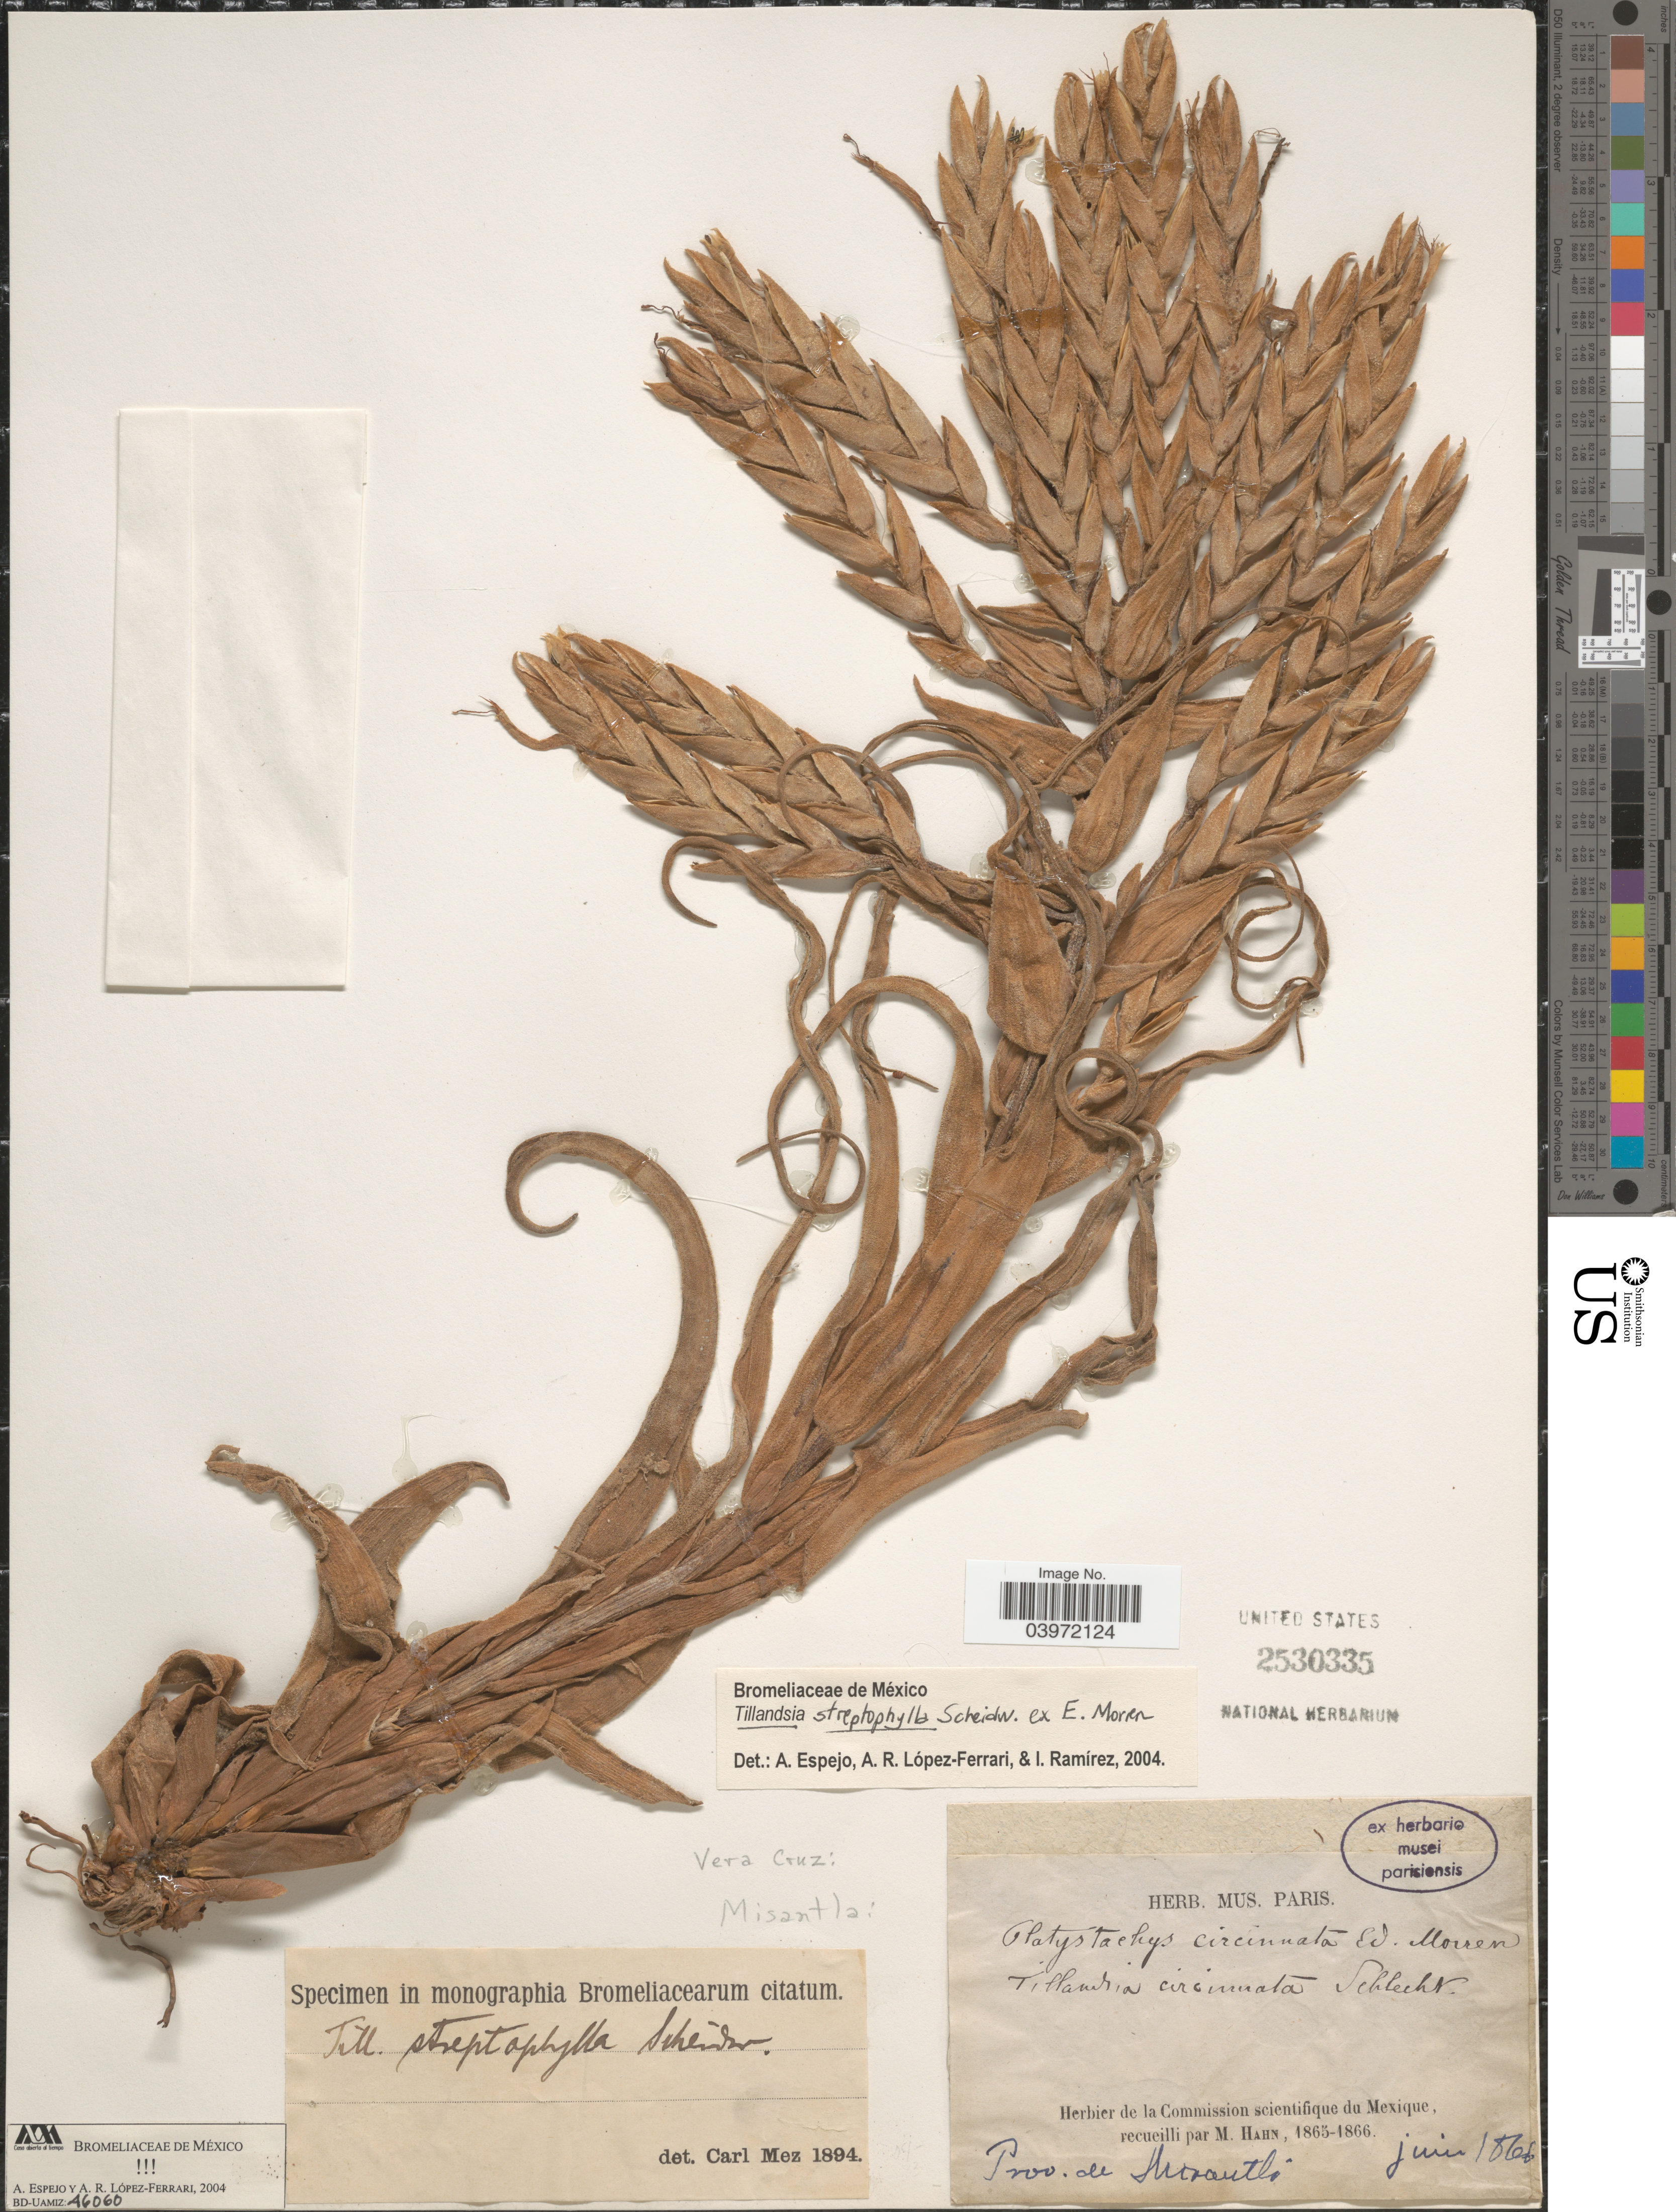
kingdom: Plantae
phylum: Tracheophyta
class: Liliopsida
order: Poales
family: Bromeliaceae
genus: Tillandsia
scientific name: Tillandsia streptophylla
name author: Scheidw. ex C. Morren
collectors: M. Hahn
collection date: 1866-06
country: Mexico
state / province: Veracruz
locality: Vera Cruz: Misantla: Prov. de Huautli [interpreted].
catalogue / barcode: US 2530335